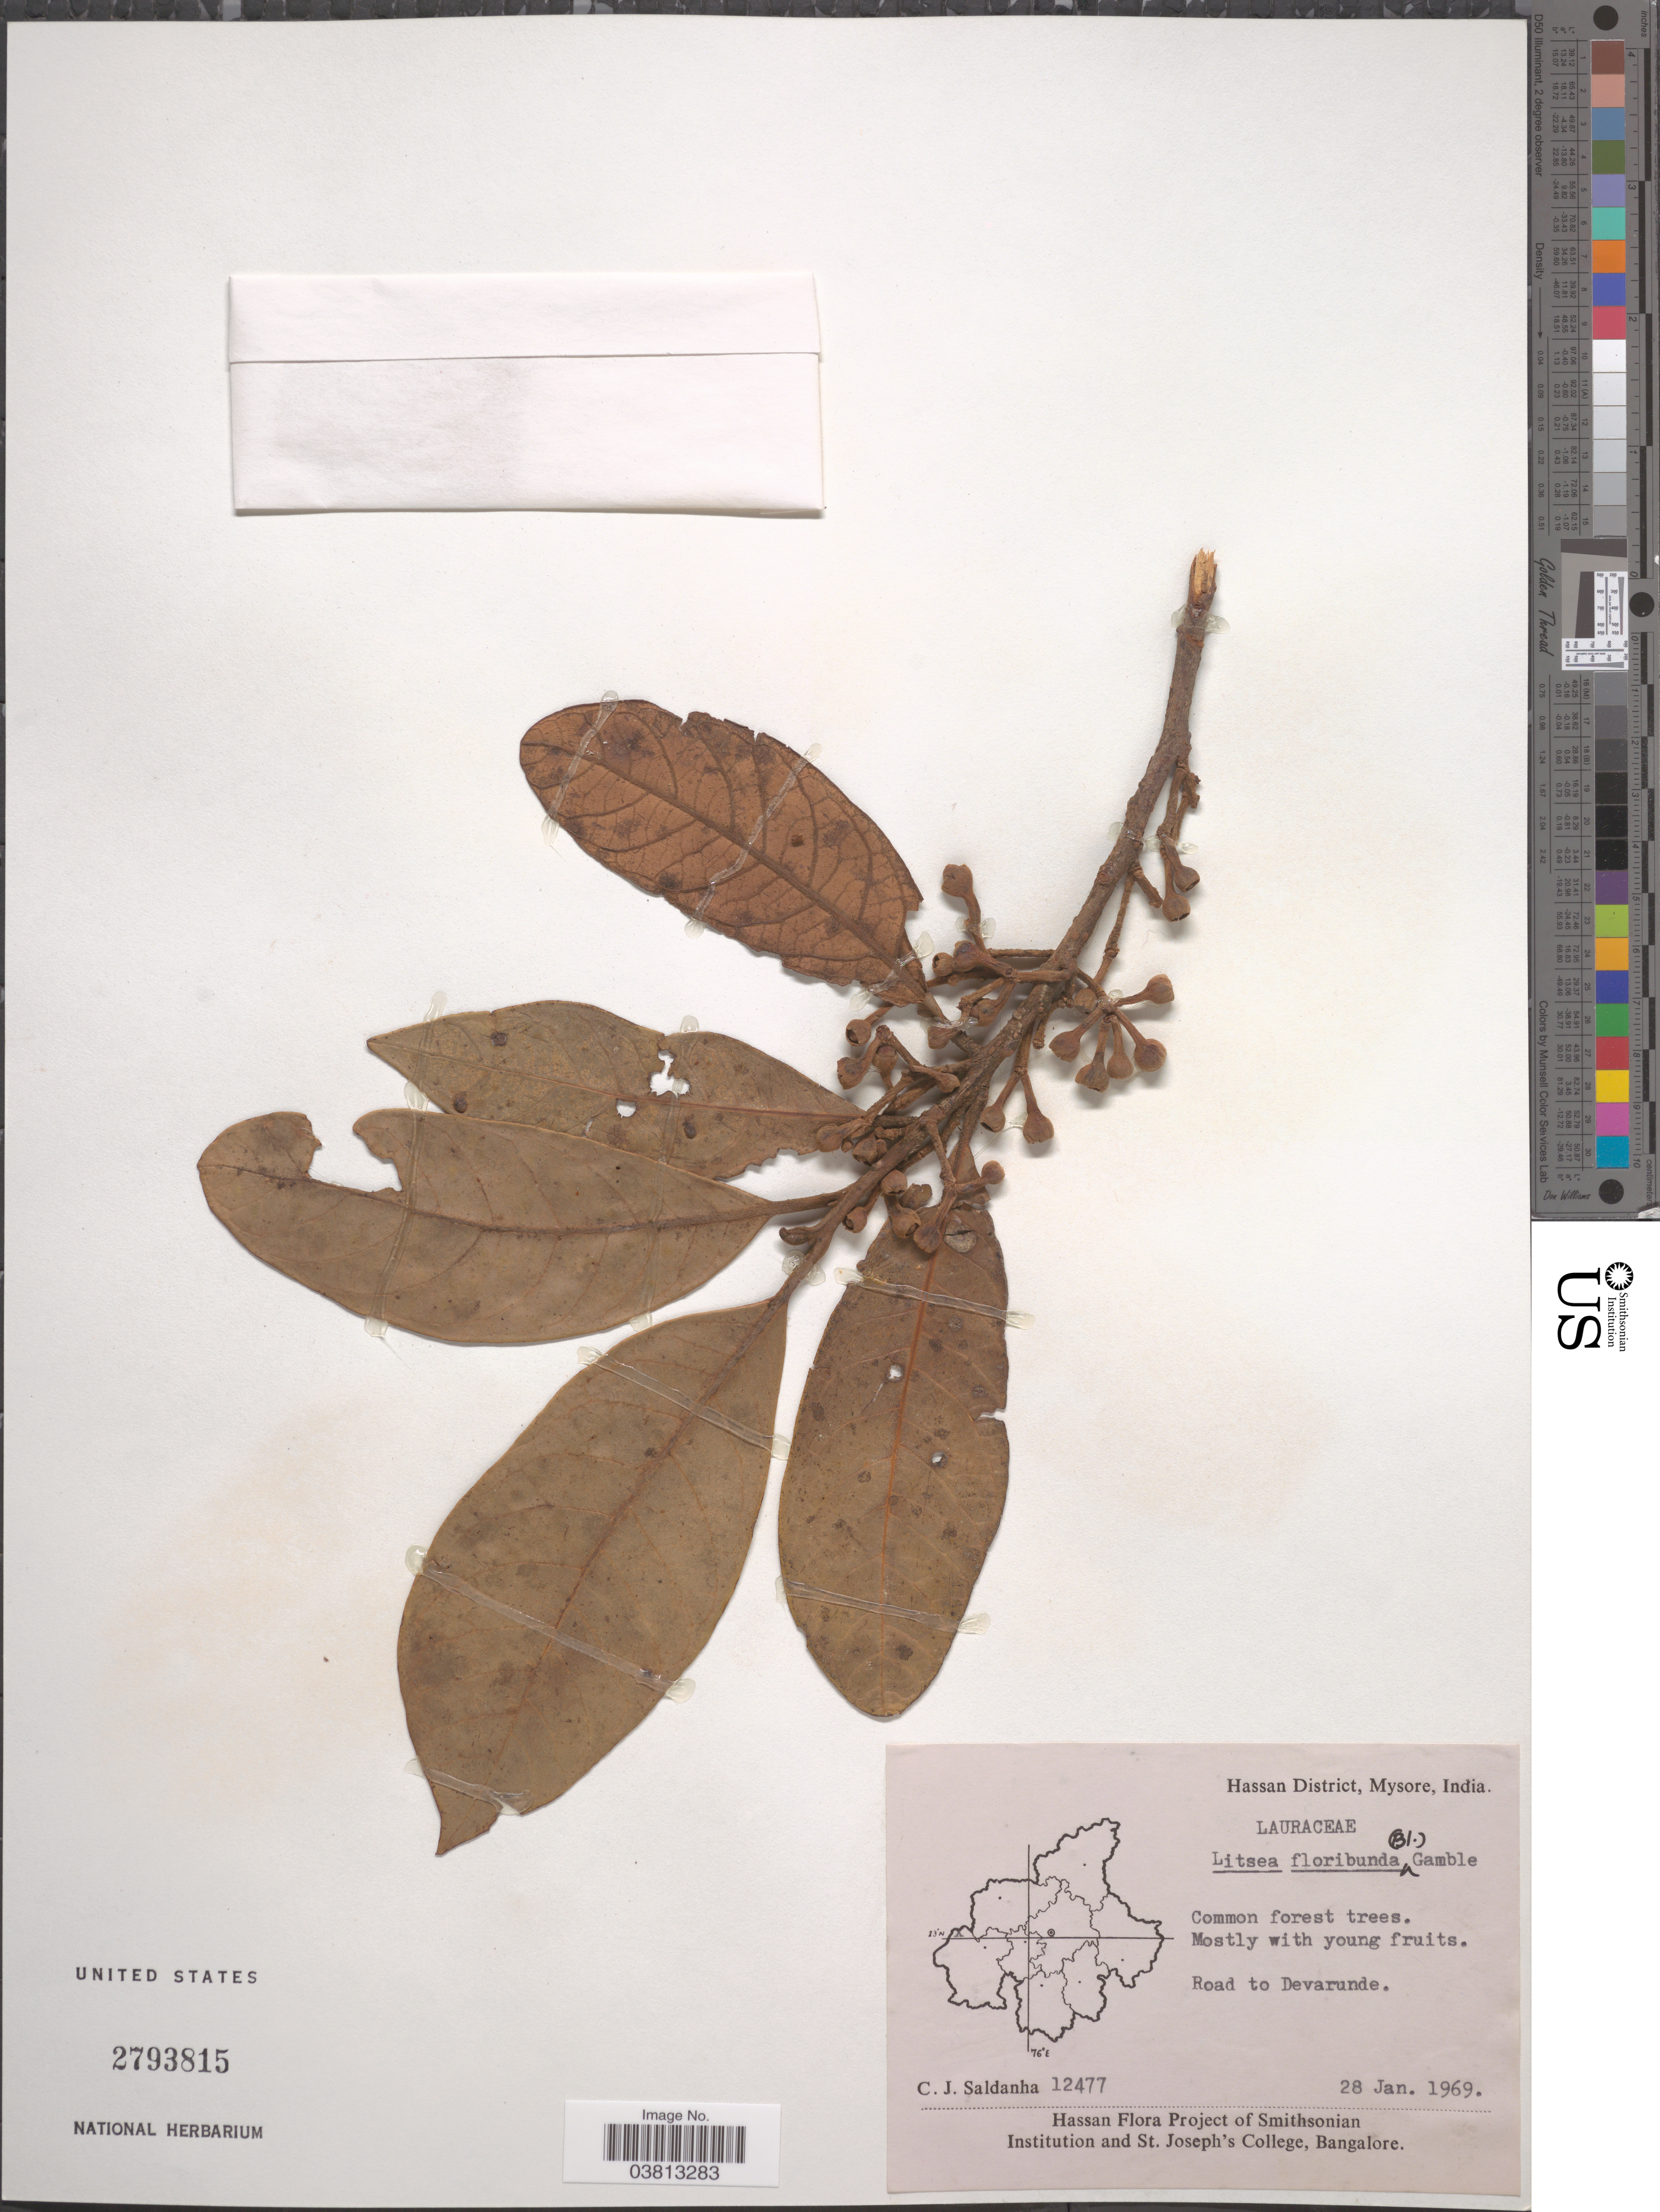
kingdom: Plantae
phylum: Tracheophyta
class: Magnoliopsida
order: Laurales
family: Lauraceae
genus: Litsea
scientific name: Litsea floribunda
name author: Gamble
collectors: C. J. Saldanha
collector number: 12477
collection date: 1969-01-28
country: India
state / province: Karnataka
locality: Hassan District, Mysore. Road to Devarunde.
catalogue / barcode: US 2793815